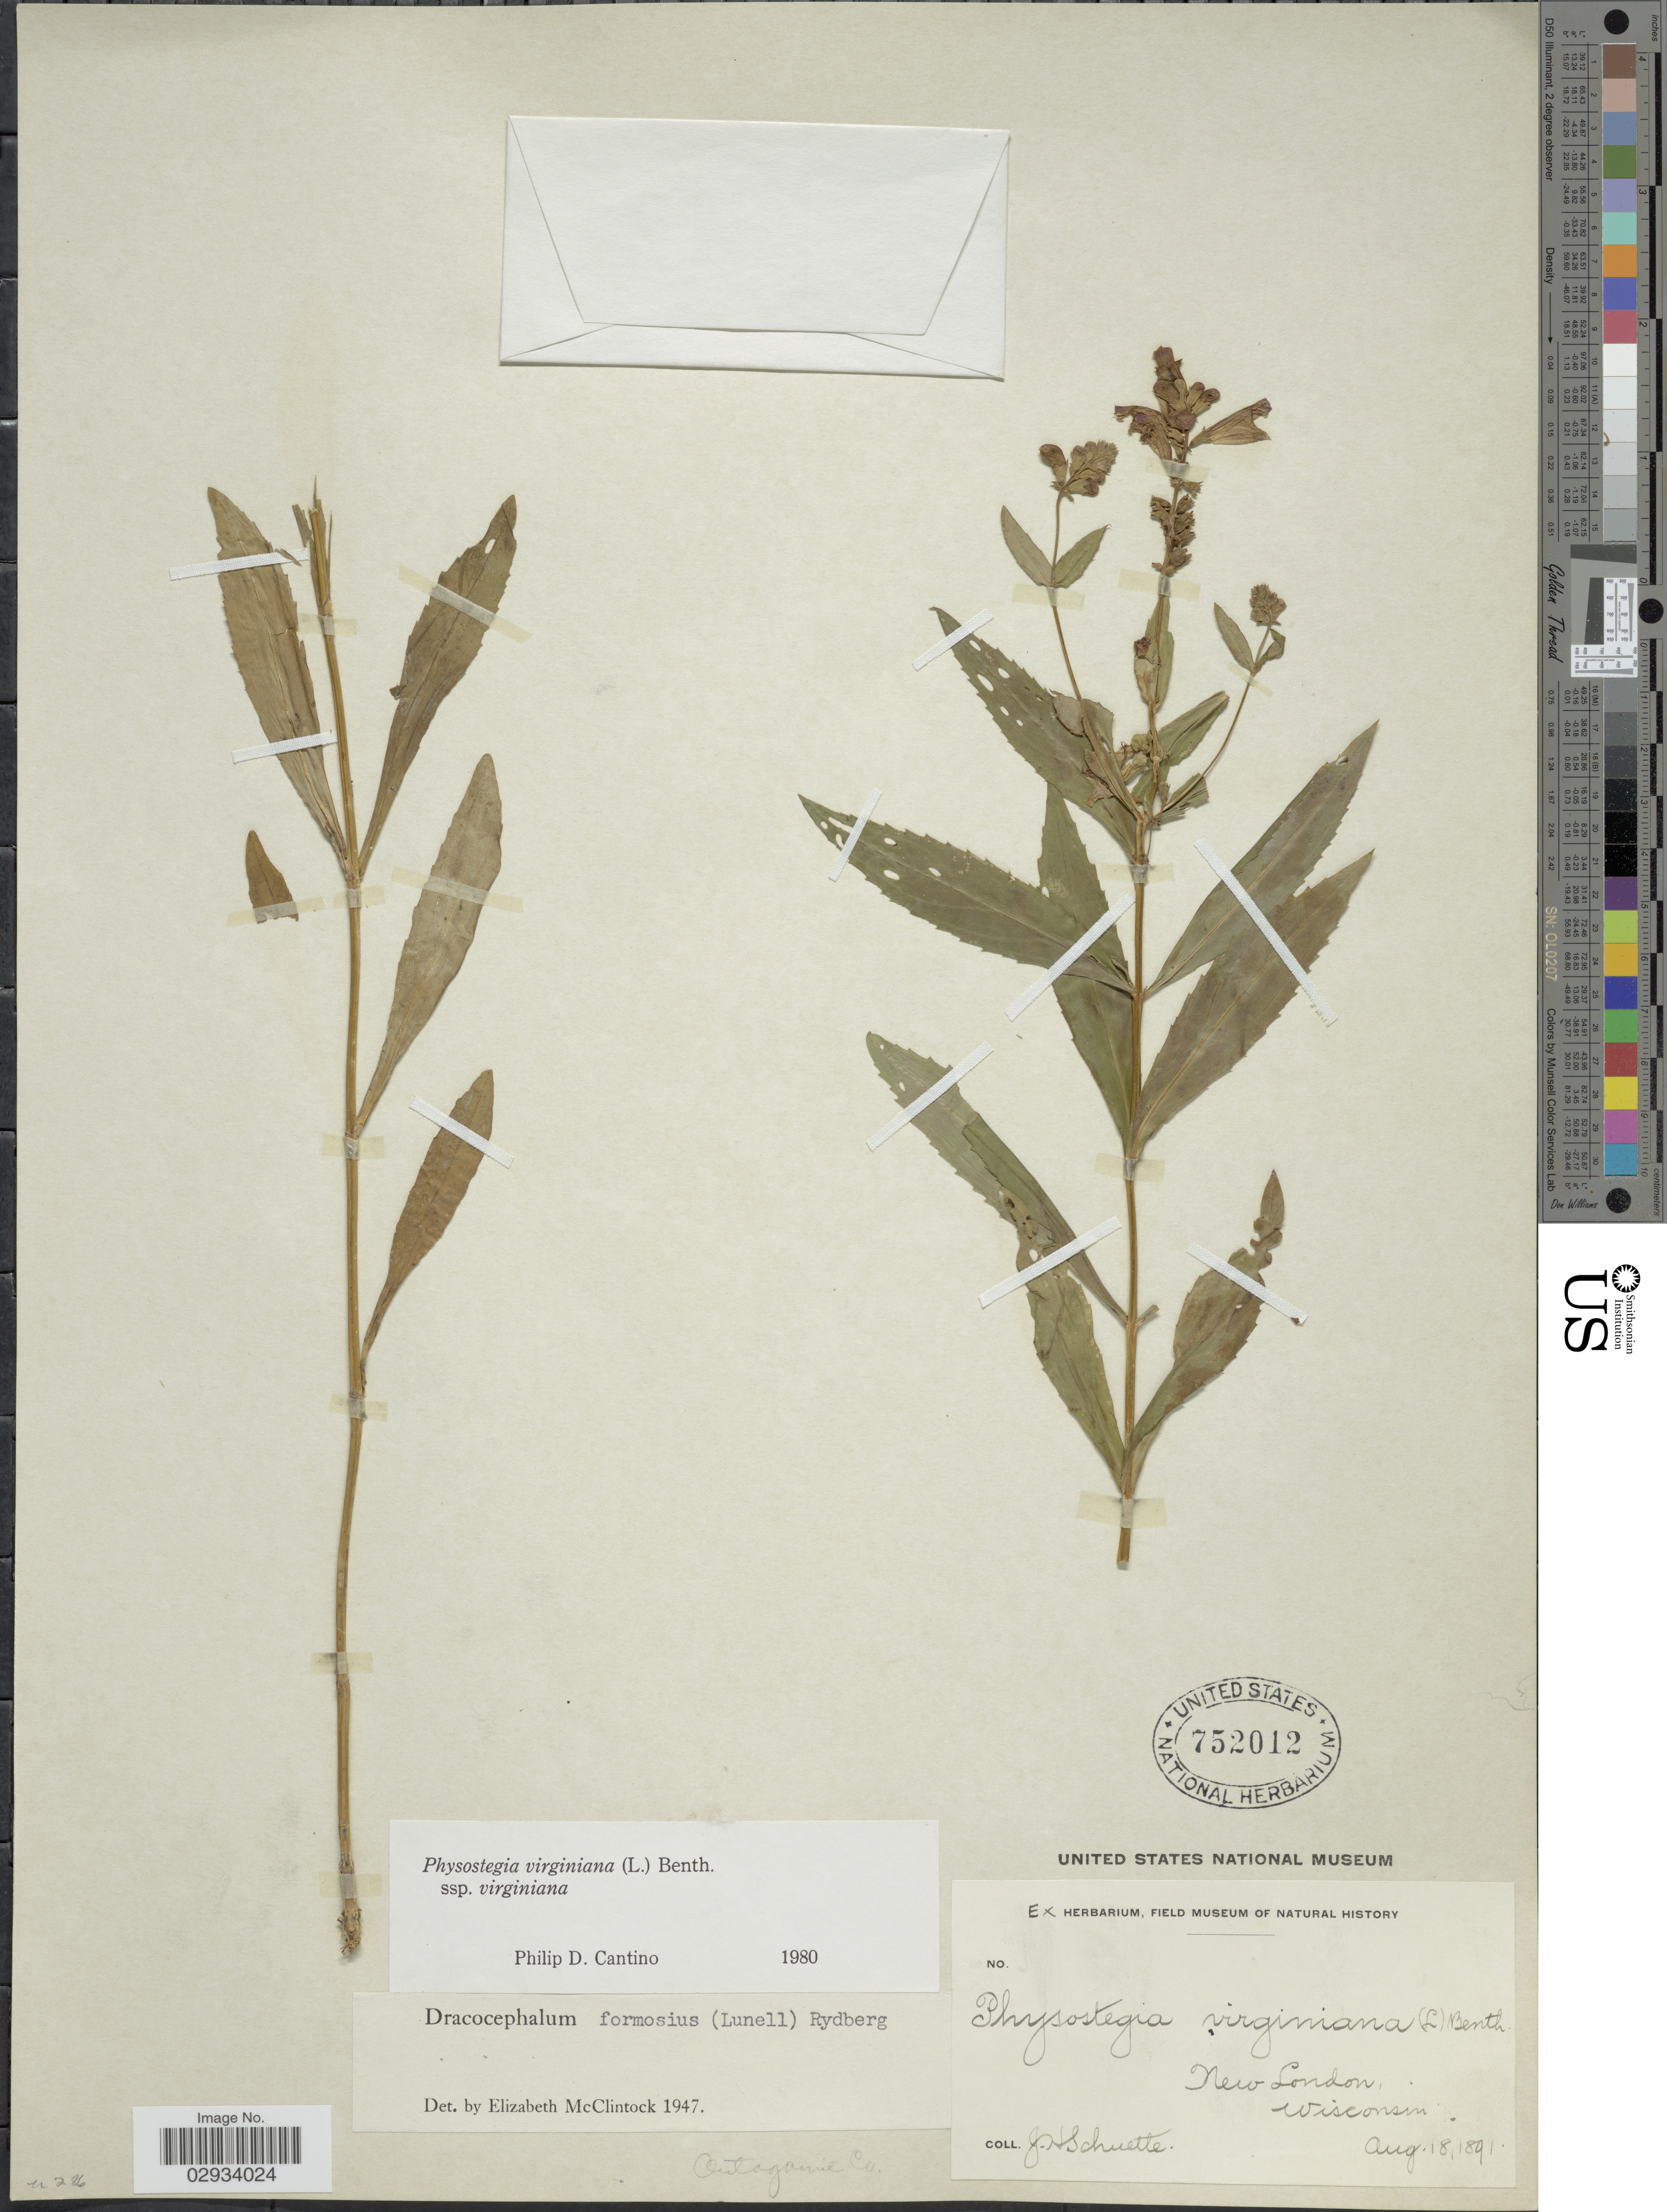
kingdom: Plantae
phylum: Tracheophyta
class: Magnoliopsida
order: Lamiales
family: Lamiaceae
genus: Physostegia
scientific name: Physostegia virginiana subsp. virginiana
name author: (L.) Benth.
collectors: J. H. Schuette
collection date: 1891-08-18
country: United States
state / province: Wisconsin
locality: New London, Wisconsin, Outagamie Co.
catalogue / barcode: US 752012